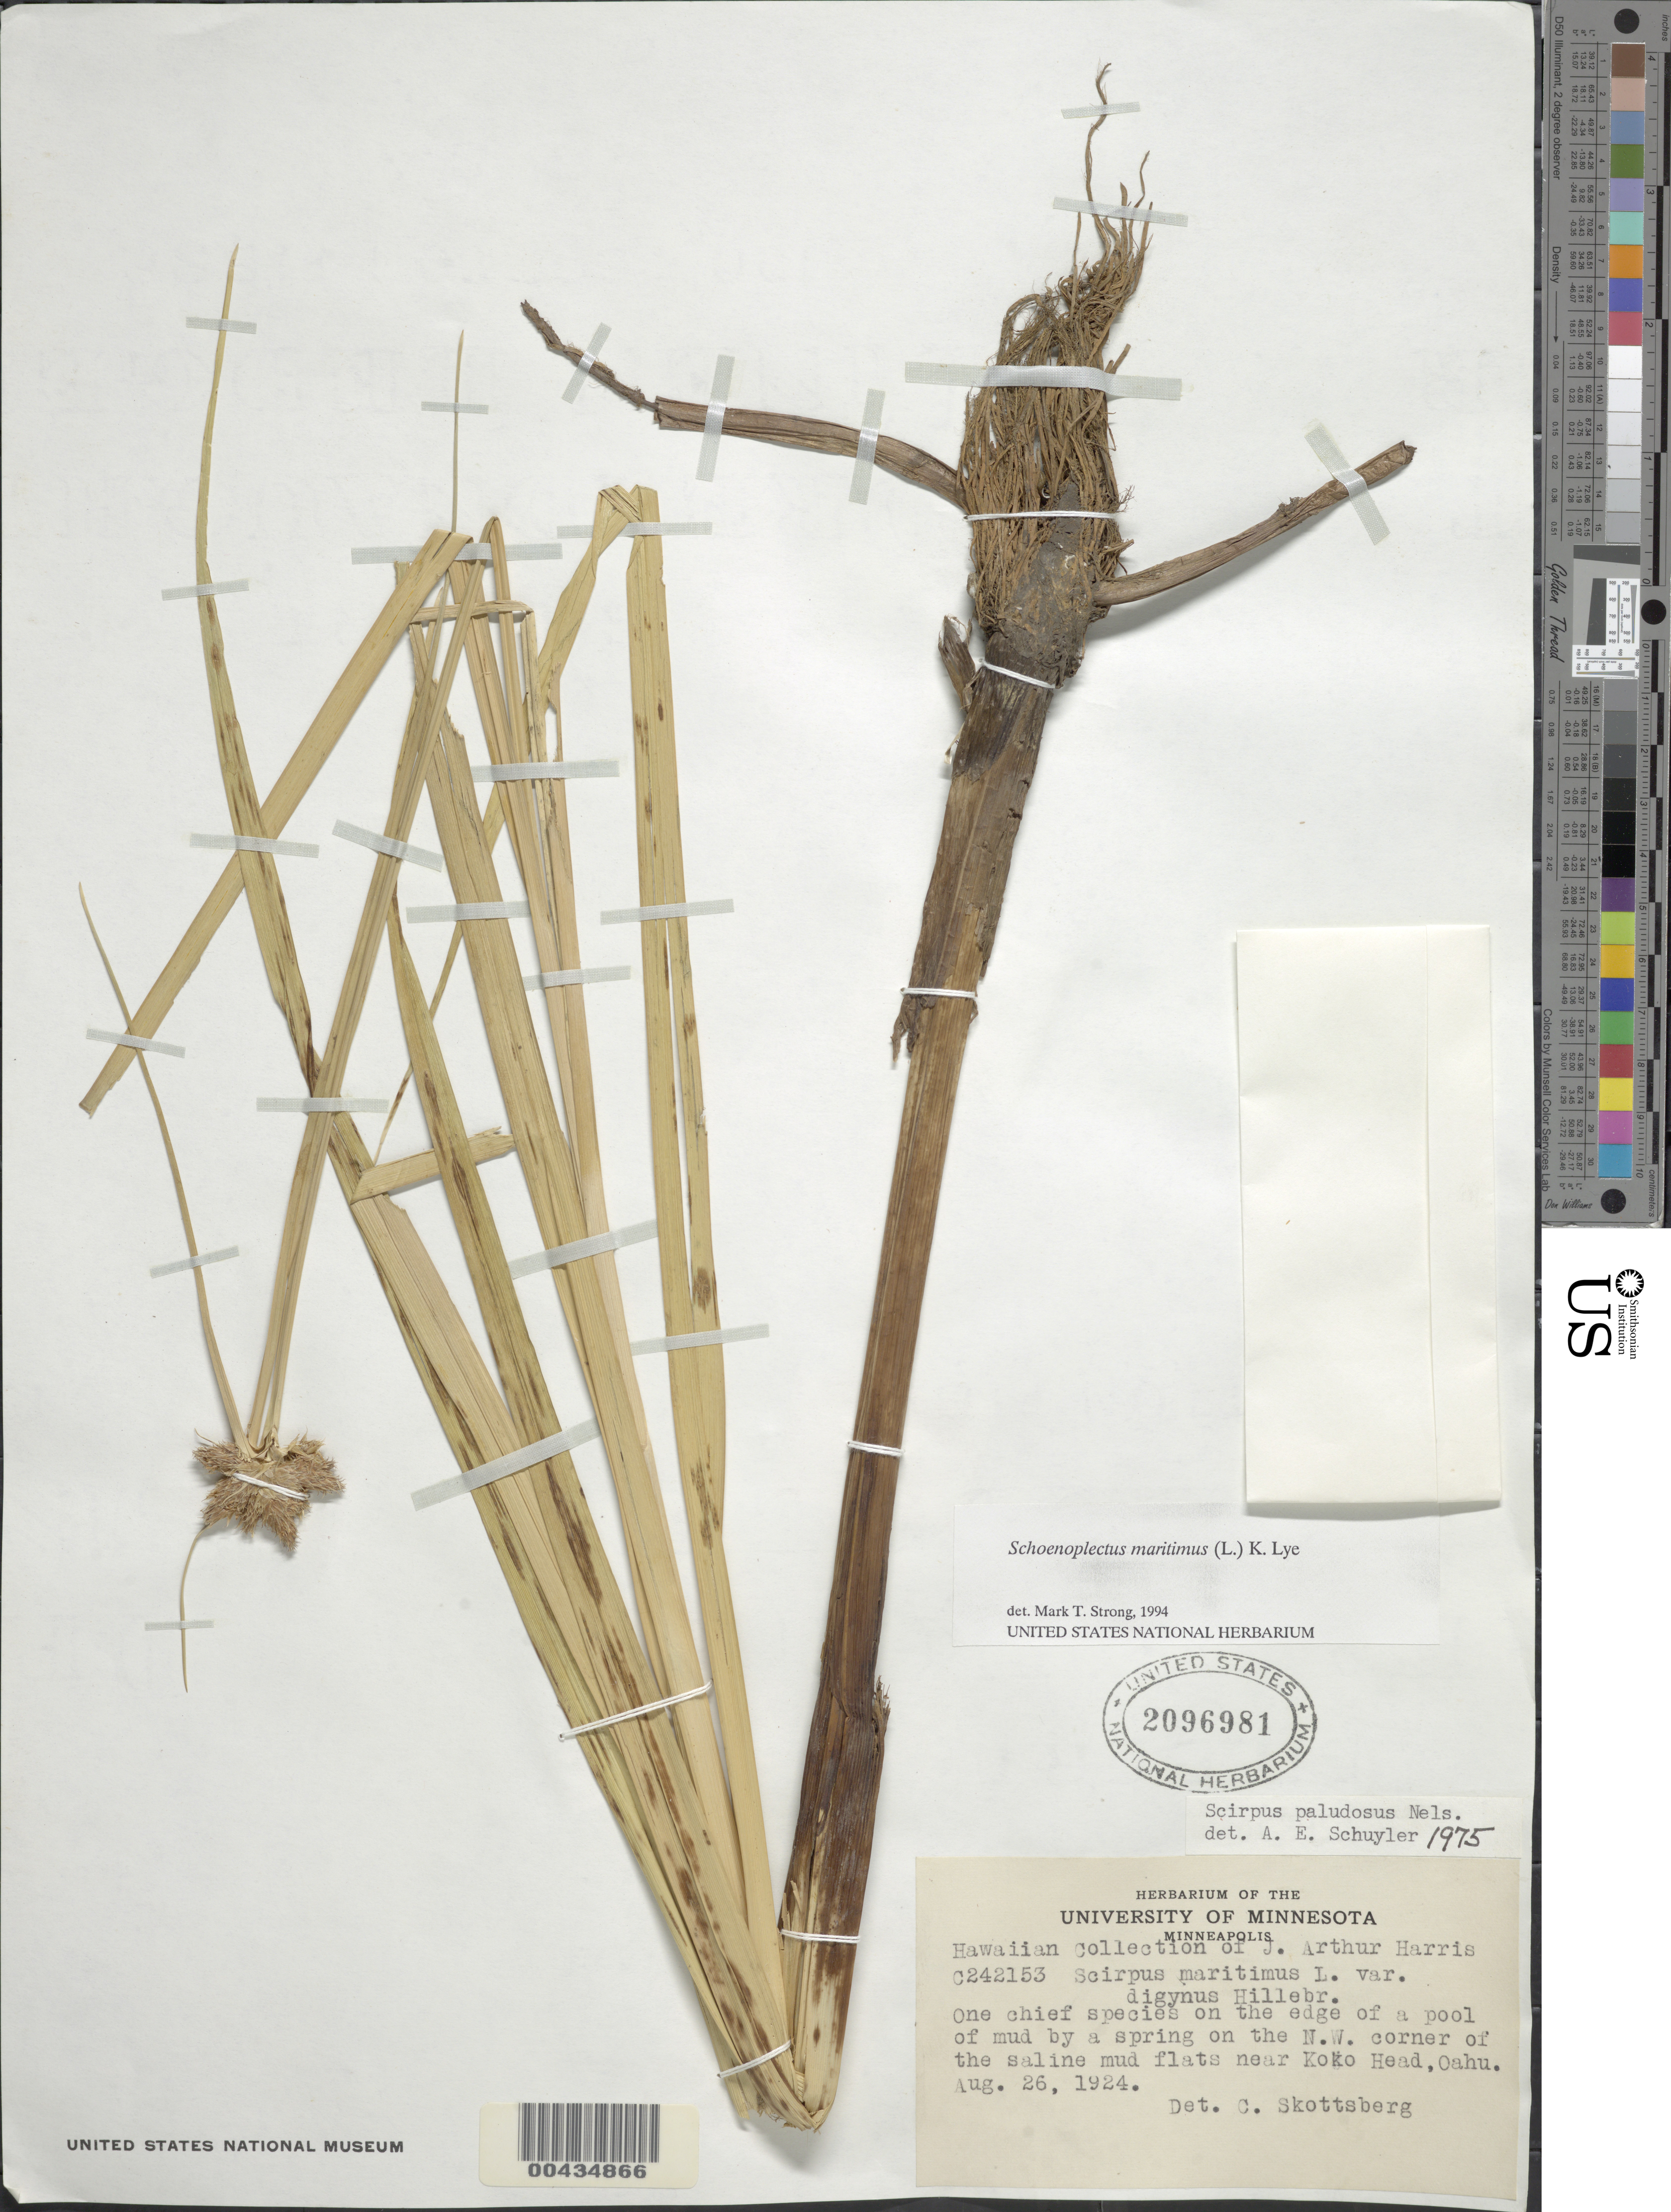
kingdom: Plantae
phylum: Tracheophyta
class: Liliopsida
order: Poales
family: Cyperaceae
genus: Bolboschoenus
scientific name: Bolboschoenus maritimus subsp. paludosus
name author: (A. Nelson) T. Koyama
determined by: Strong, M. T., (US), Smithsonian Institution - National Museum of Natural History (UNITED STATES)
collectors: J. A. Harris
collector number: C242153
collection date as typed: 26 Aug 1924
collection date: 1924-08-26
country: United States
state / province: Hawaii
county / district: Honolulu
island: Oahu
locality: by spring on the N.W. corner of the saline mud flats near Koko Head.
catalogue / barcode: US 2096981